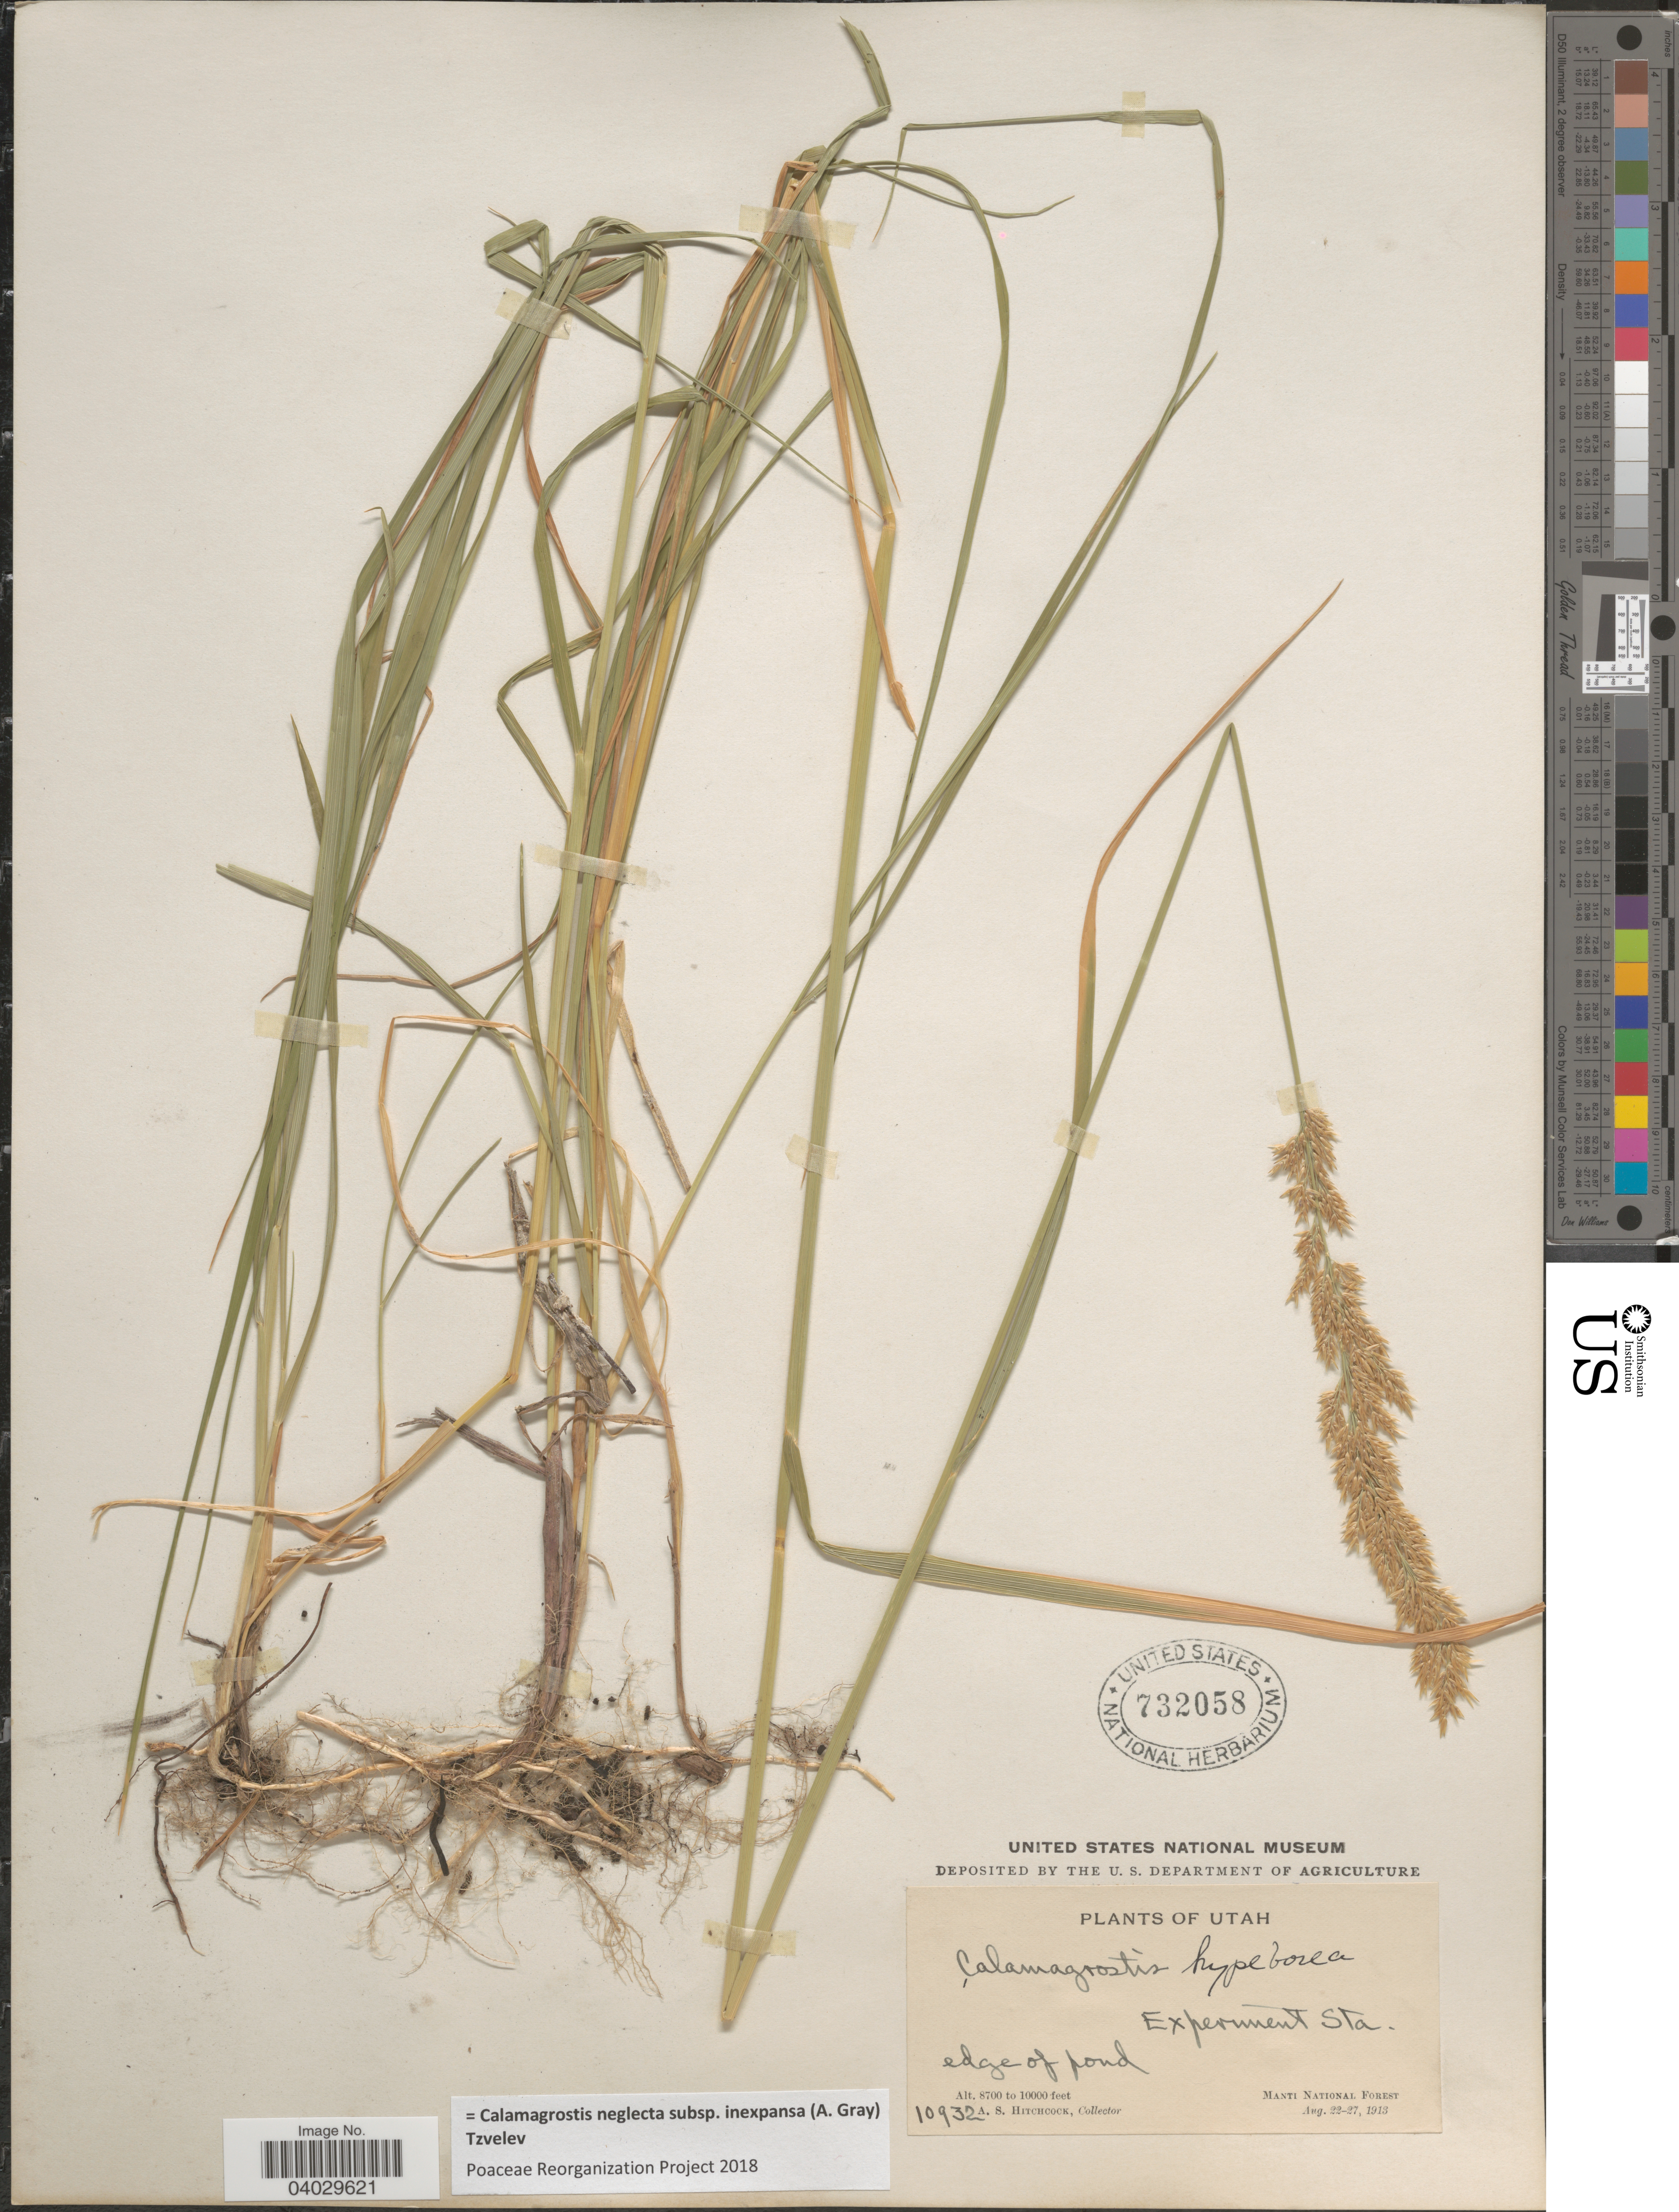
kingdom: Plantae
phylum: Tracheophyta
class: Liliopsida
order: Poales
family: Poaceae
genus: Calamagrostis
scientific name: Calamagrostis neglecta subsp. inexpansa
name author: (A. Gray) Tzvelev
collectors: A. S. Hitchcock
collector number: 10932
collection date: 1913-08-22/1913-08-27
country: United States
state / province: Utah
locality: Experiment Sta. Manti National Forest.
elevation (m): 2652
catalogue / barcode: US 732058